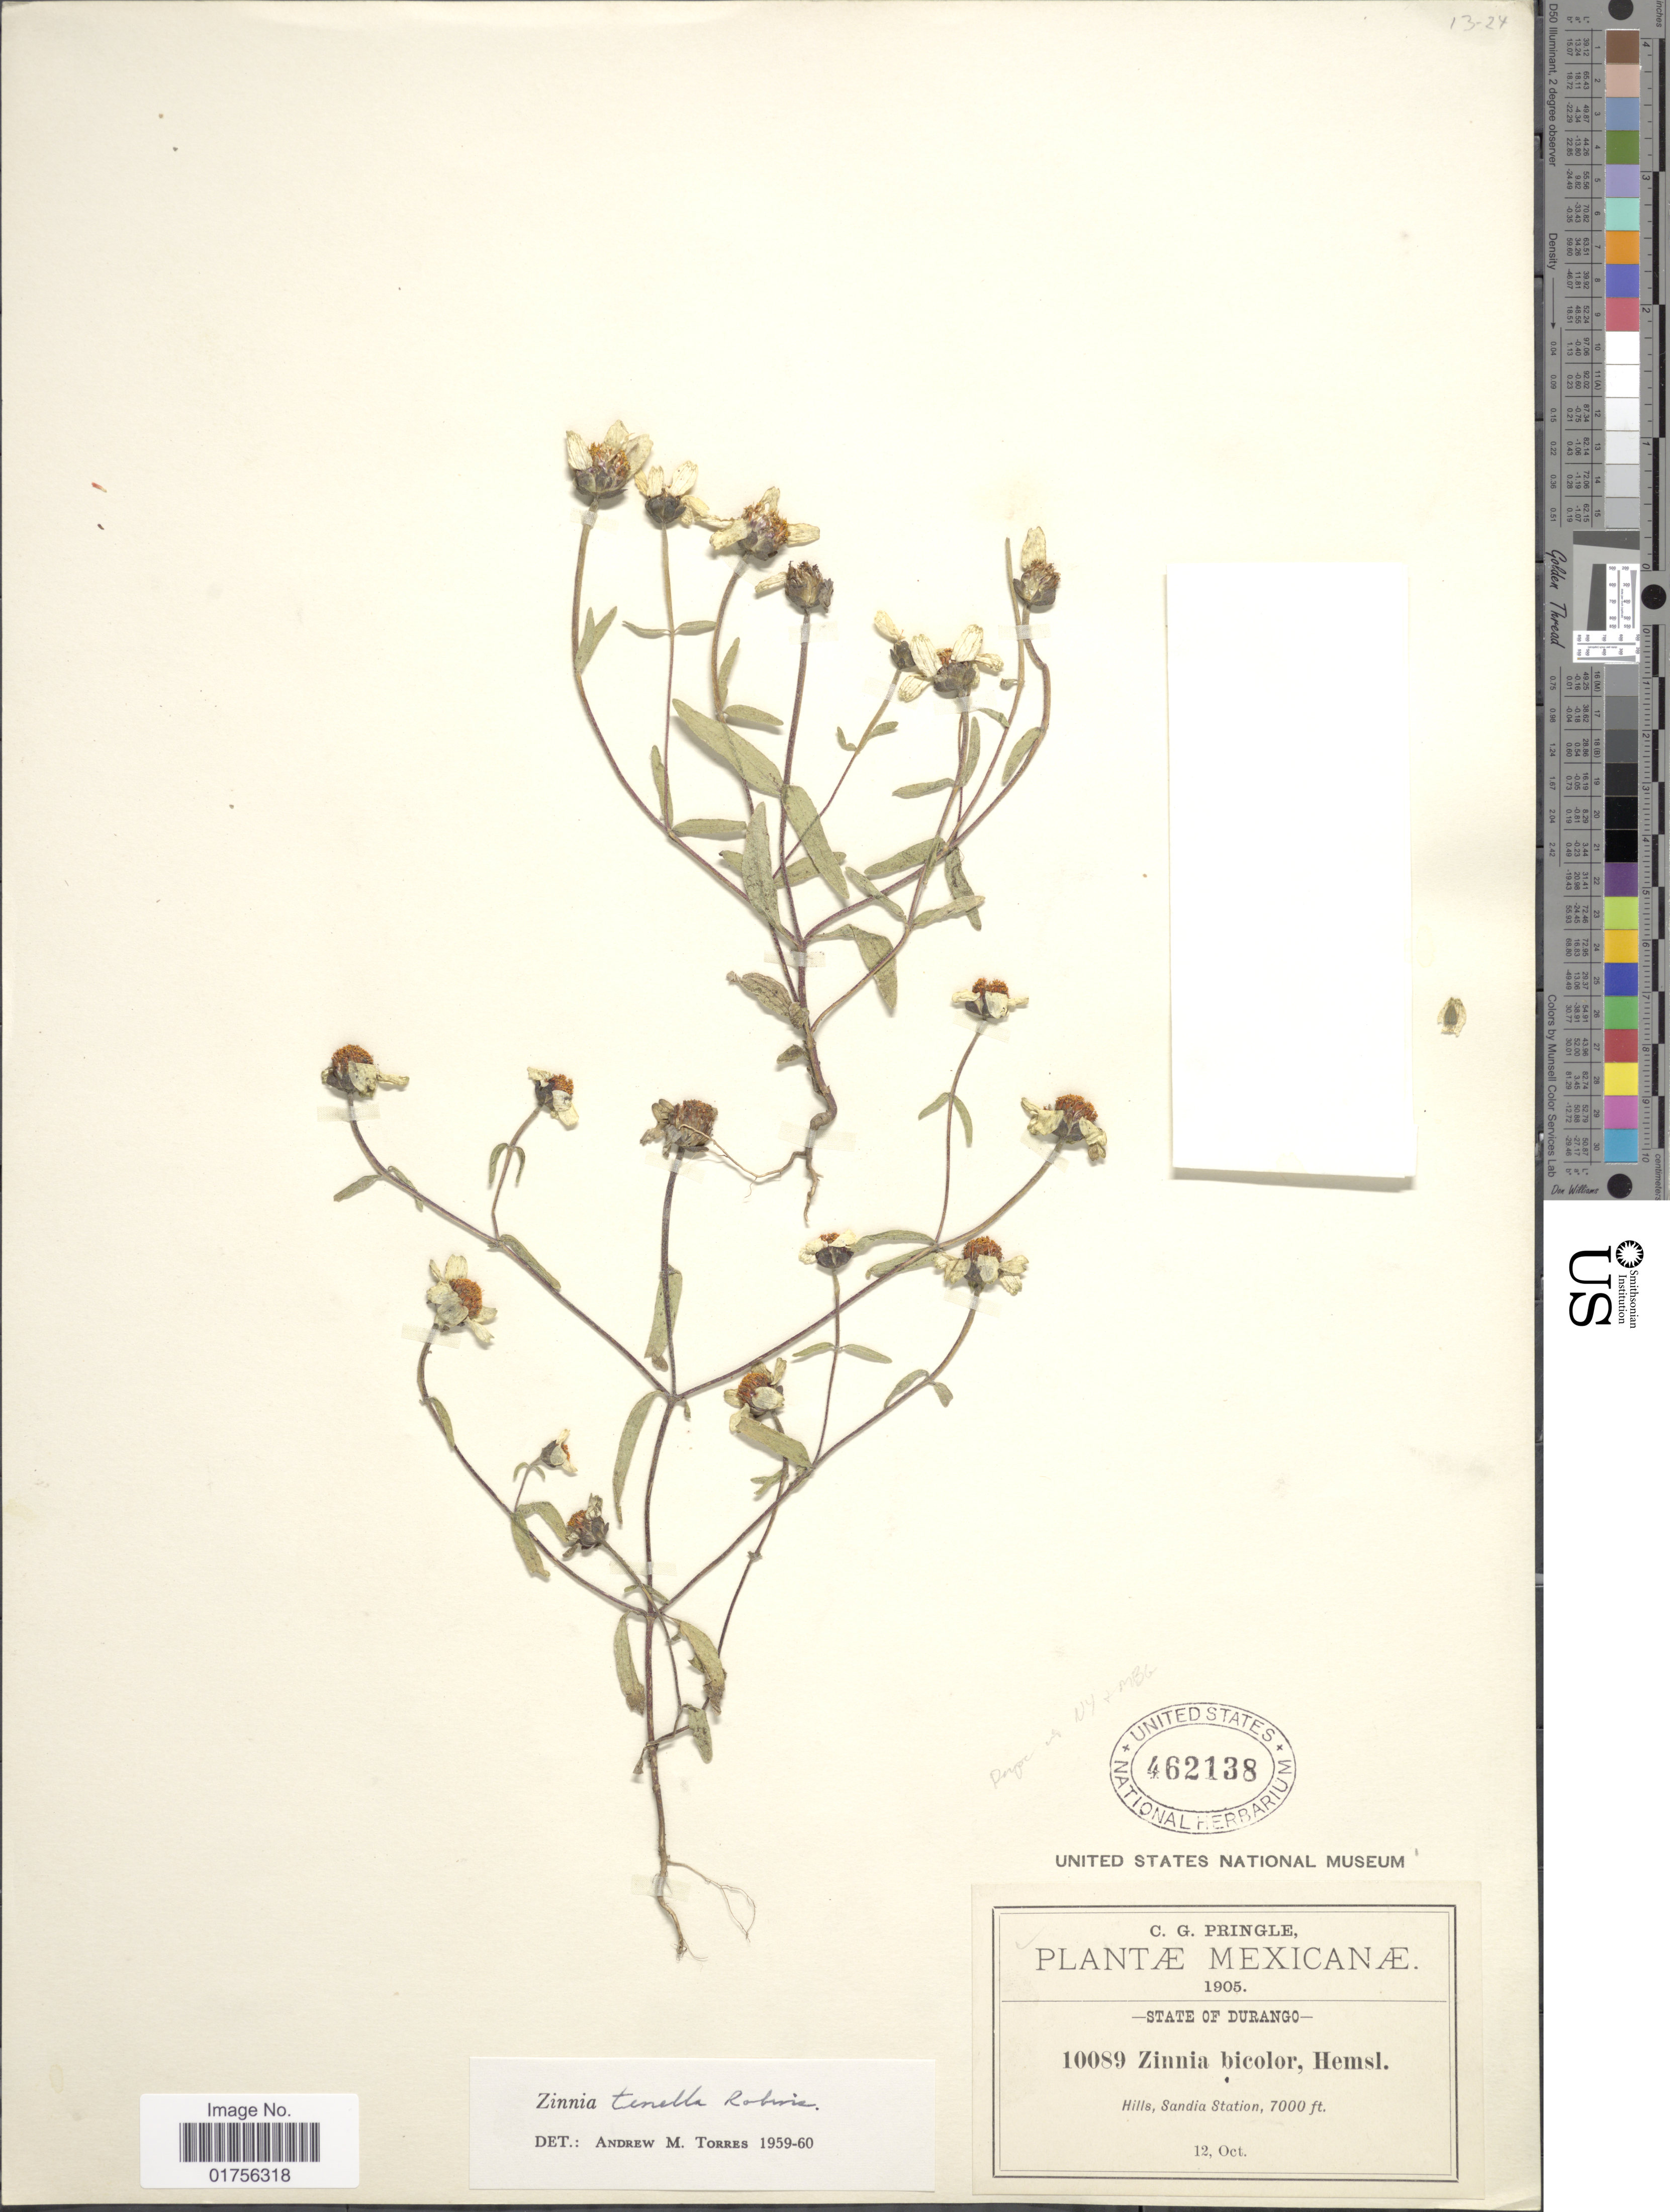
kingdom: Plantae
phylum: Tracheophyta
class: Magnoliopsida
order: Asterales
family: Asteraceae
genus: Zinnia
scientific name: Zinnia tenella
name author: B.L. Rob.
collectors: C. G. Pringle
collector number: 10089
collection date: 1905-10-12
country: Mexico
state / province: Durango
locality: State of Durango, Hills, Sandia Station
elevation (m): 2134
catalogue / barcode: US 462138